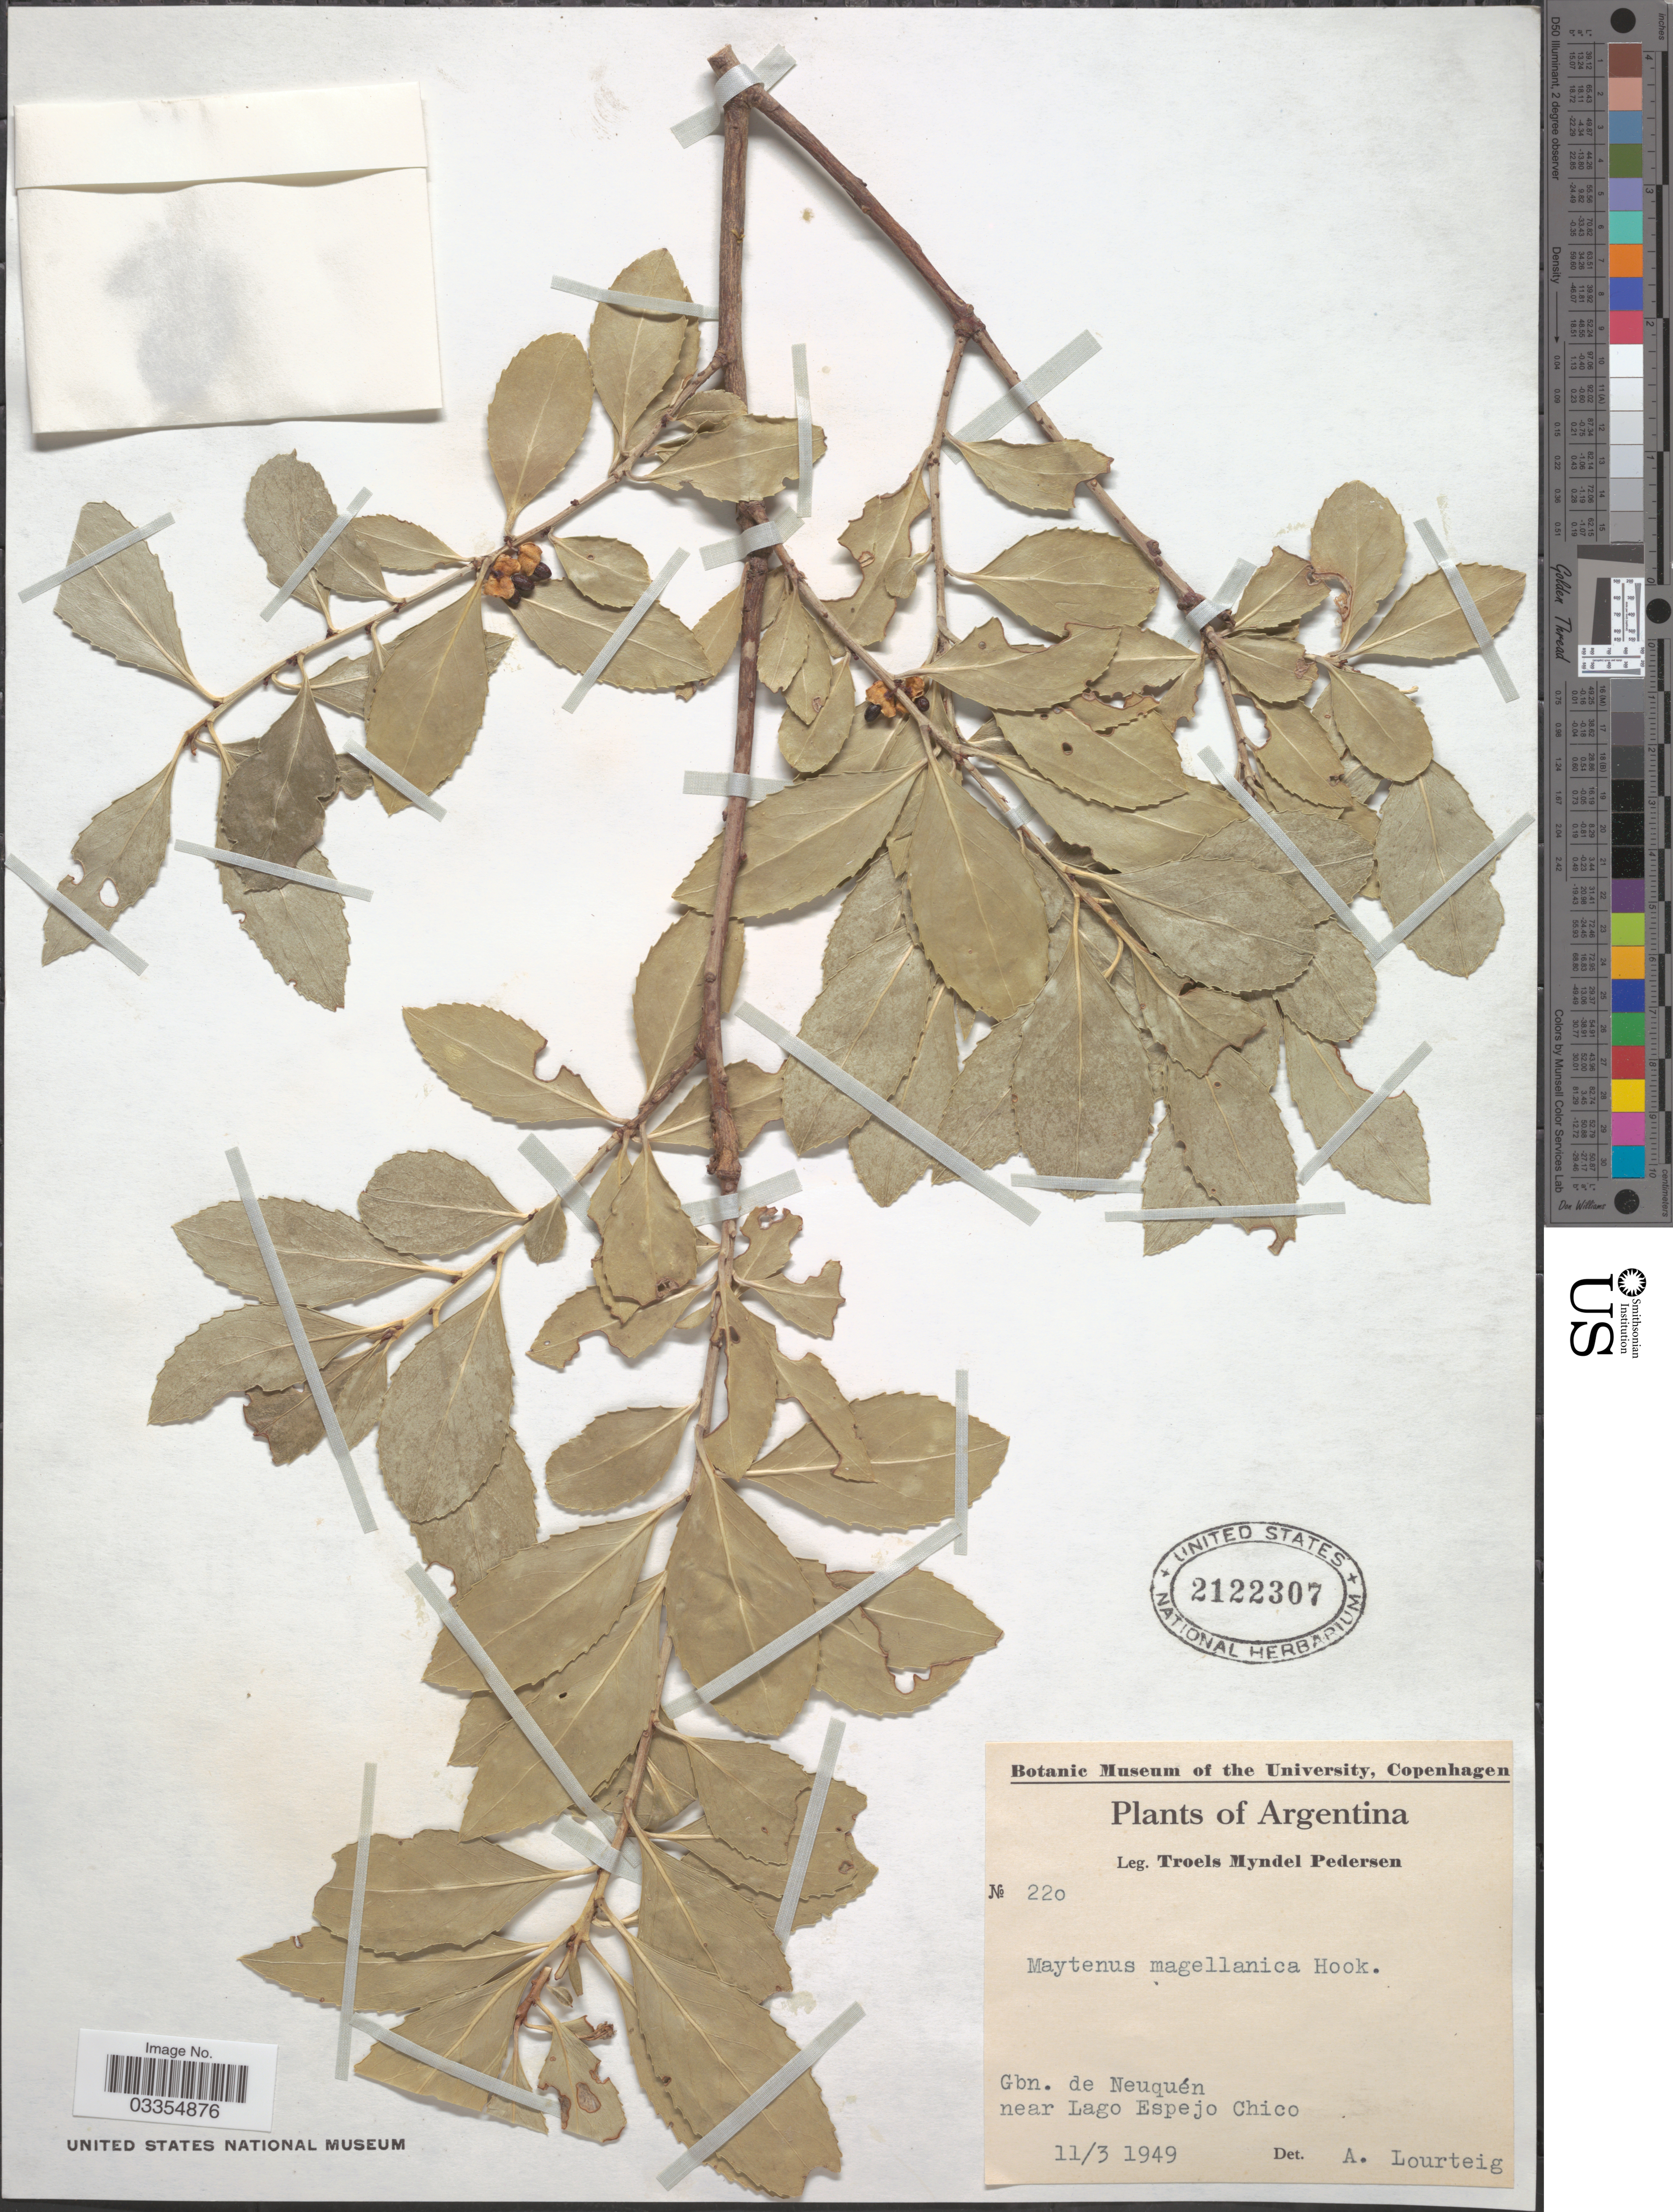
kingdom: Plantae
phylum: Tracheophyta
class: Magnoliopsida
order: Celastrales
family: Celastraceae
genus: Maytenus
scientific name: Maytenus magellanica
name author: (Lam.) Hook. f.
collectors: T. Pederson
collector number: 220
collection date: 1949-03-11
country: Argentina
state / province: Neuquen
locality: Gbn.d e Neuquén near Lago Espejo Chico.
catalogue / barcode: US 2122307